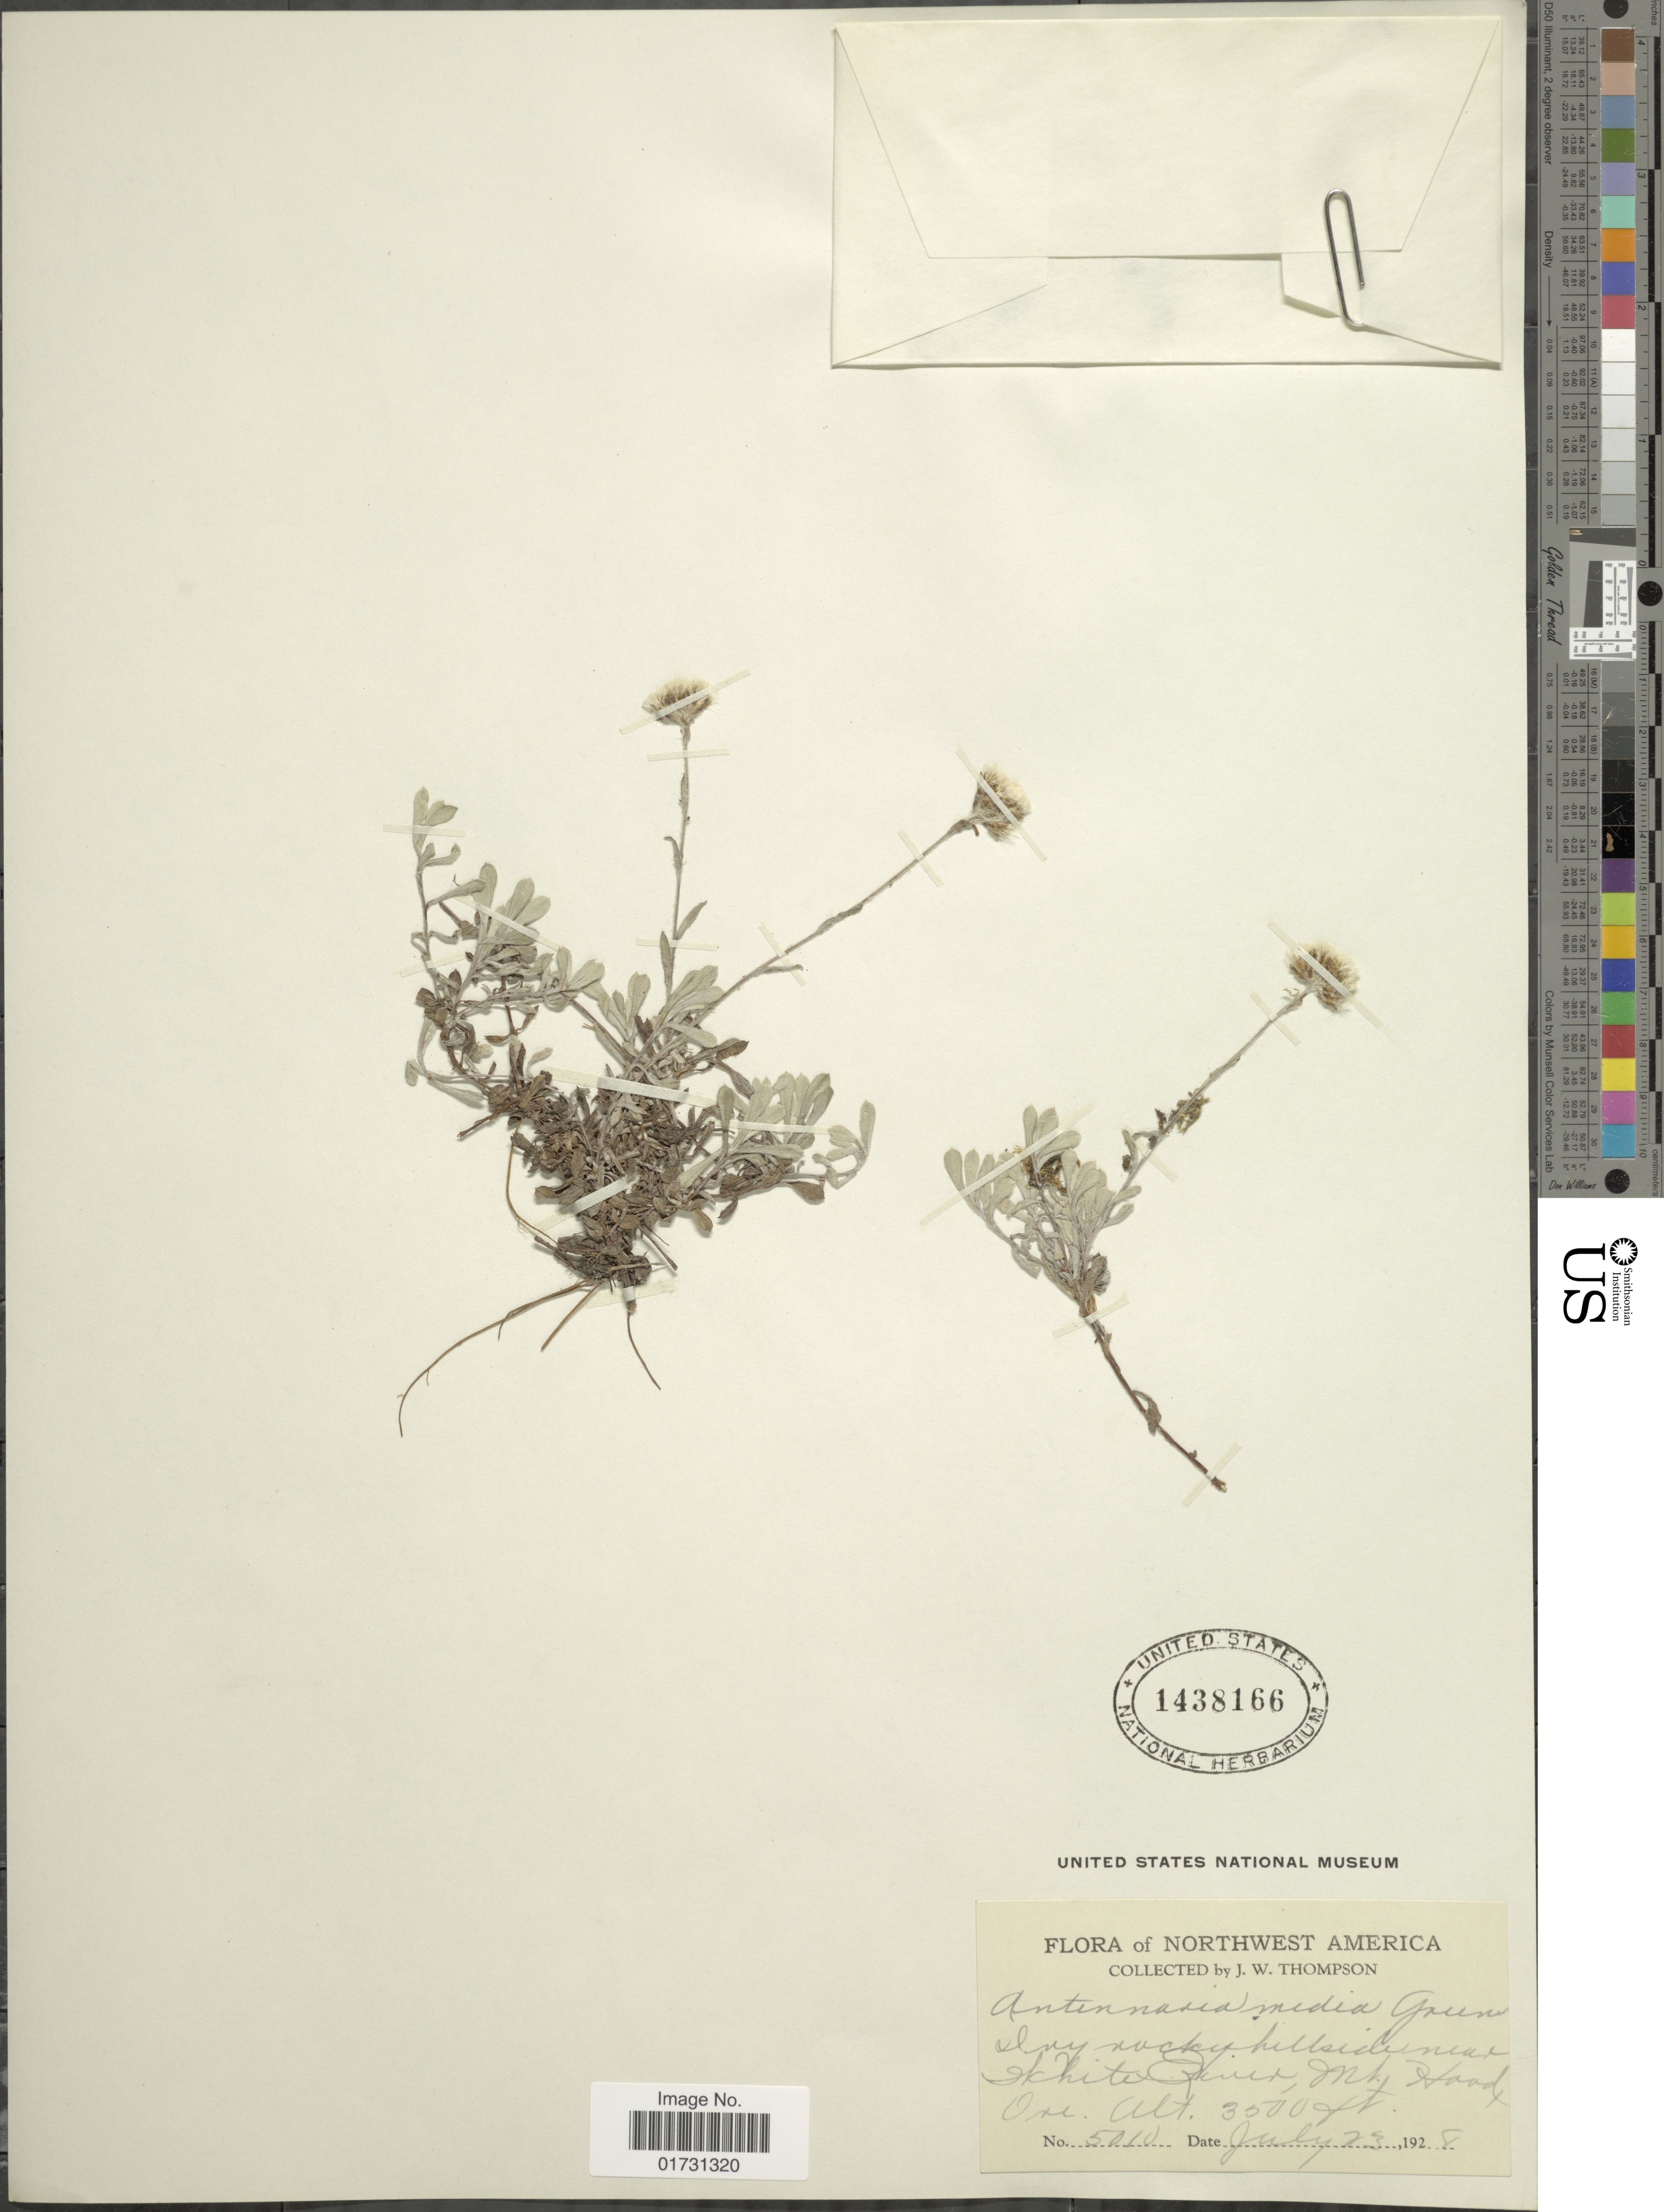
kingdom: Plantae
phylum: Tracheophyta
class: Magnoliopsida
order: Asterales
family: Asteraceae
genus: Antennaria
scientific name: Antennaria media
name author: Greene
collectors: J. W. Thompson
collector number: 510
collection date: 1928-07-23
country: United States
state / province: Oregon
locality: Dry rocky hillside near White River, Mt. Hood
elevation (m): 1067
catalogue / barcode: US 1438166